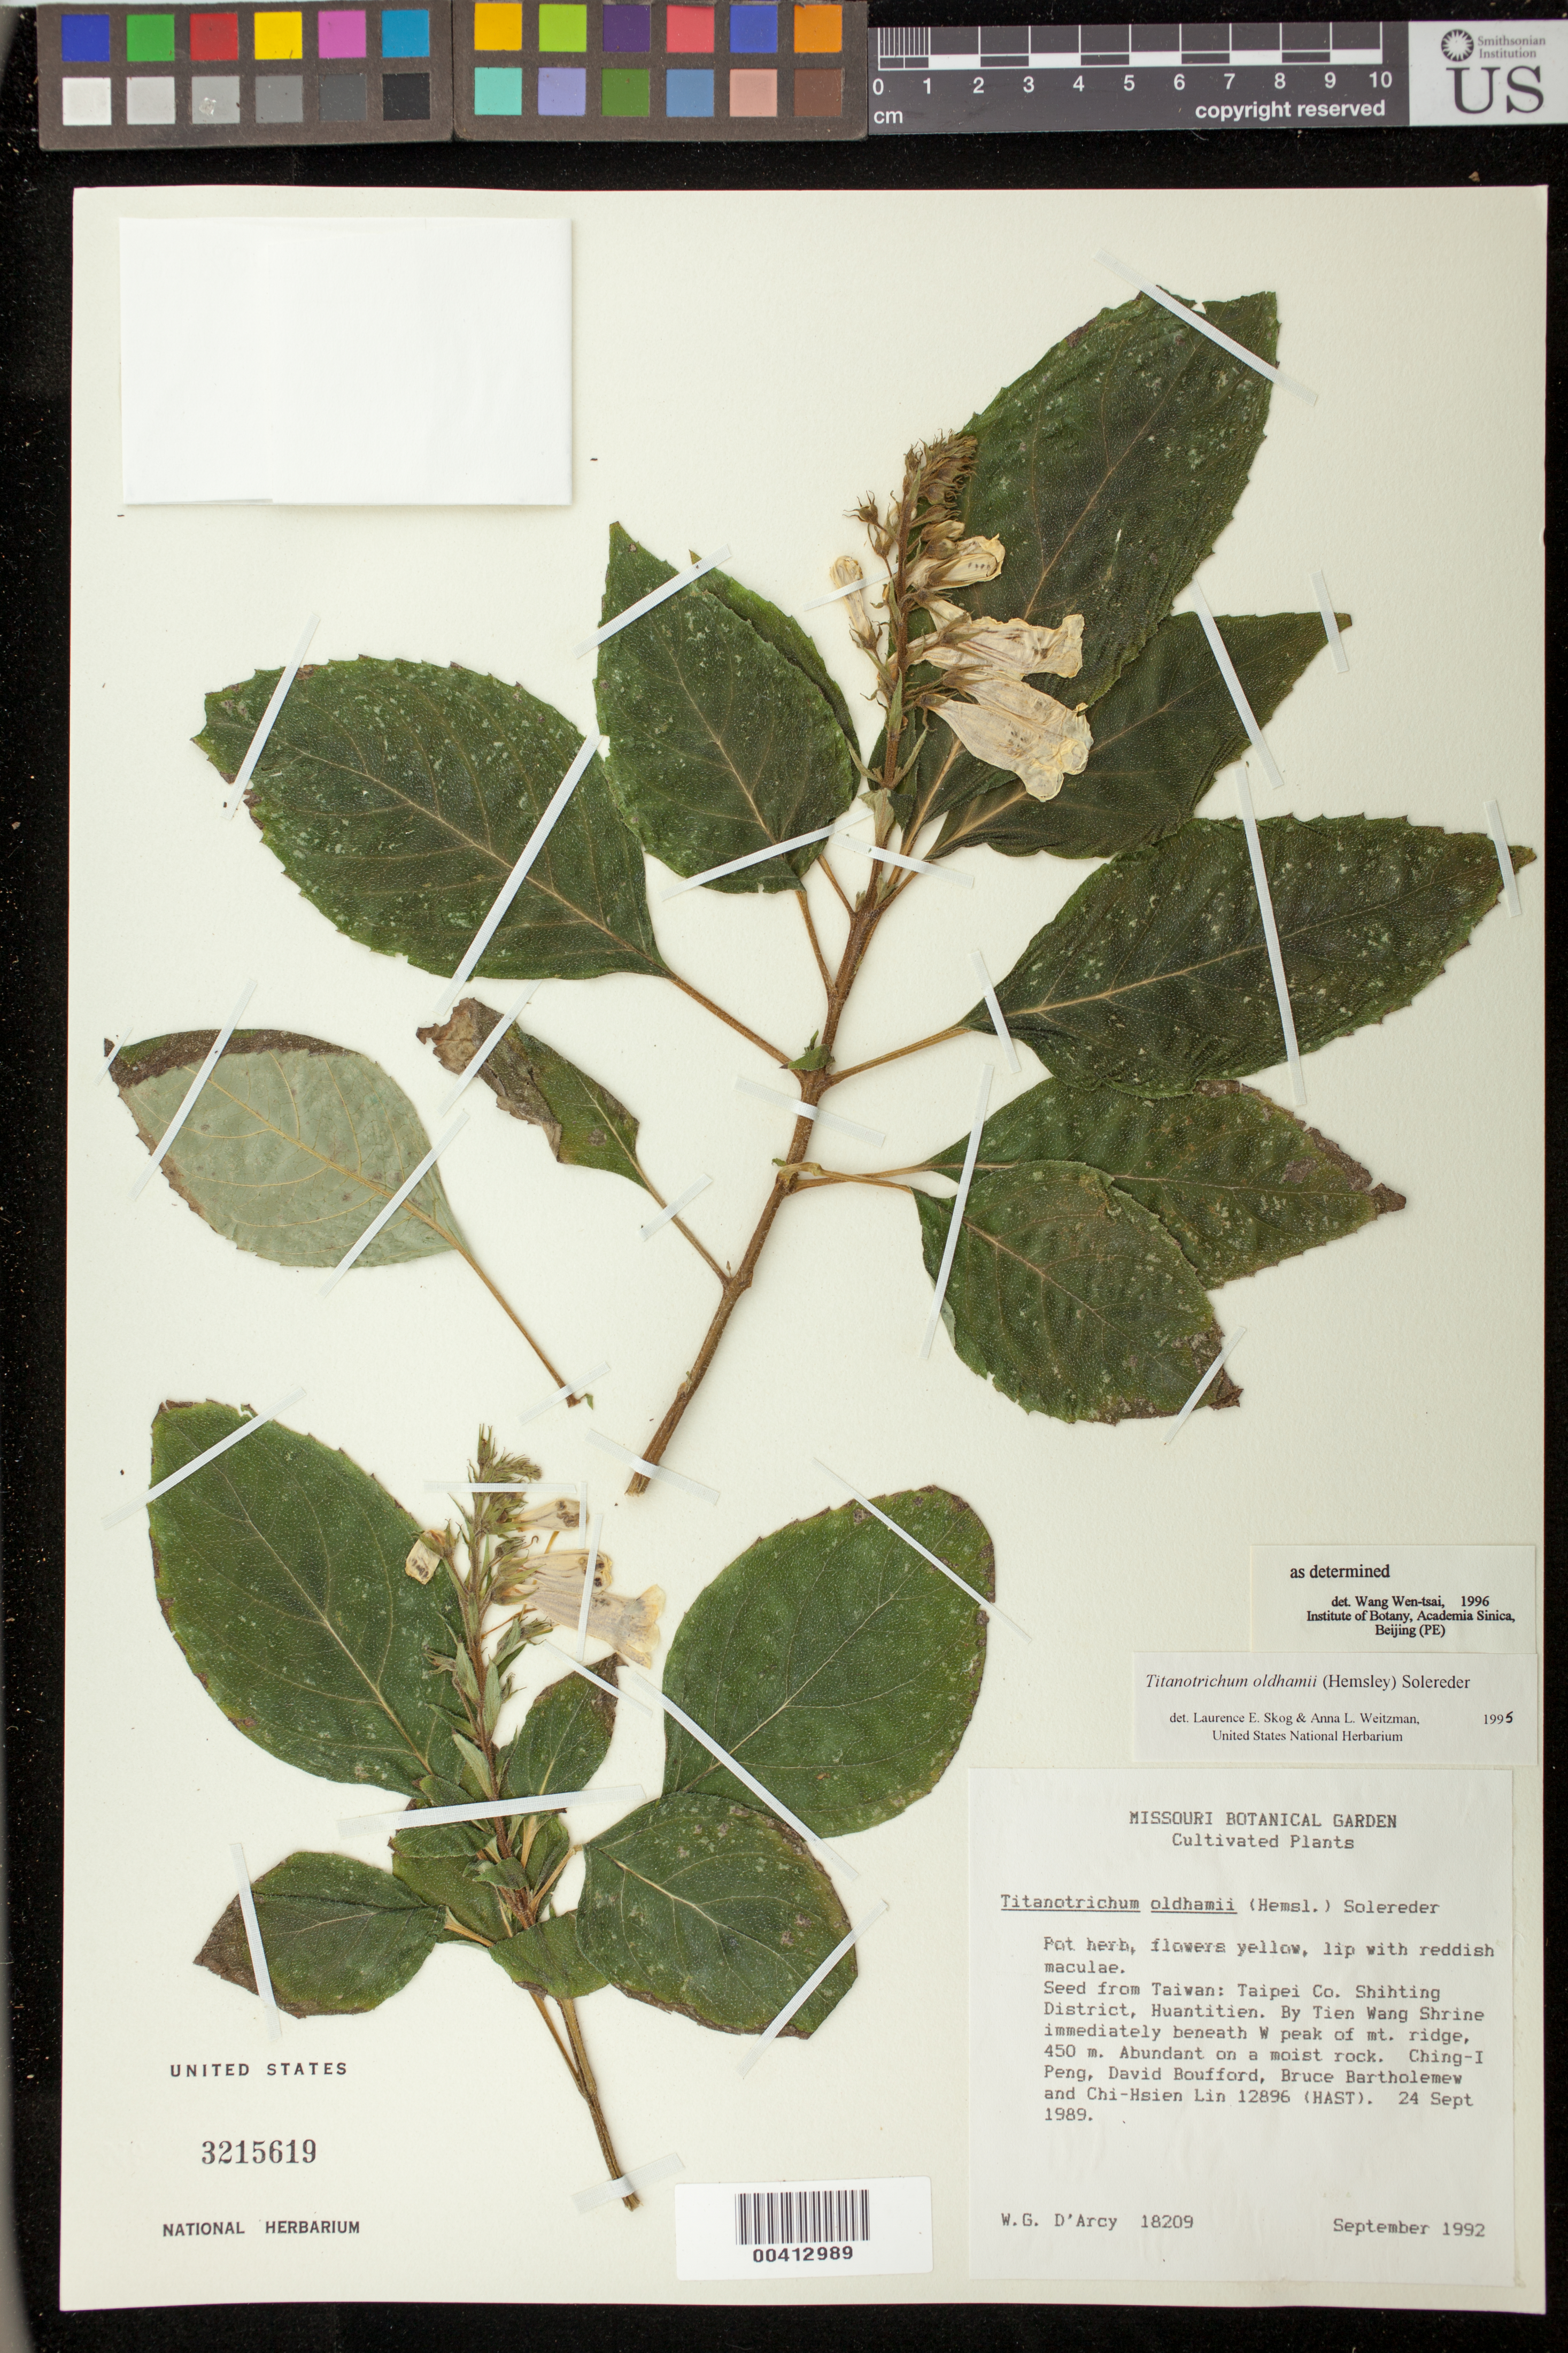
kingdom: Plantae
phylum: Tracheophyta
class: Magnoliopsida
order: Lamiales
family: Gesneriaceae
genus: Titanotrichum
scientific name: Titanotrichum oldhamii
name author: (Hemsl.) Soler.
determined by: Li, H. L.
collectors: W. G. D'Arcy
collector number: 18209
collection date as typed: Sep 1992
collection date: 1992-09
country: Taiwan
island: Taiwan [Formosa]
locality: Taiwan, Shihting, huantitien, near tien wang shrine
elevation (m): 450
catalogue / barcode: US 3215619